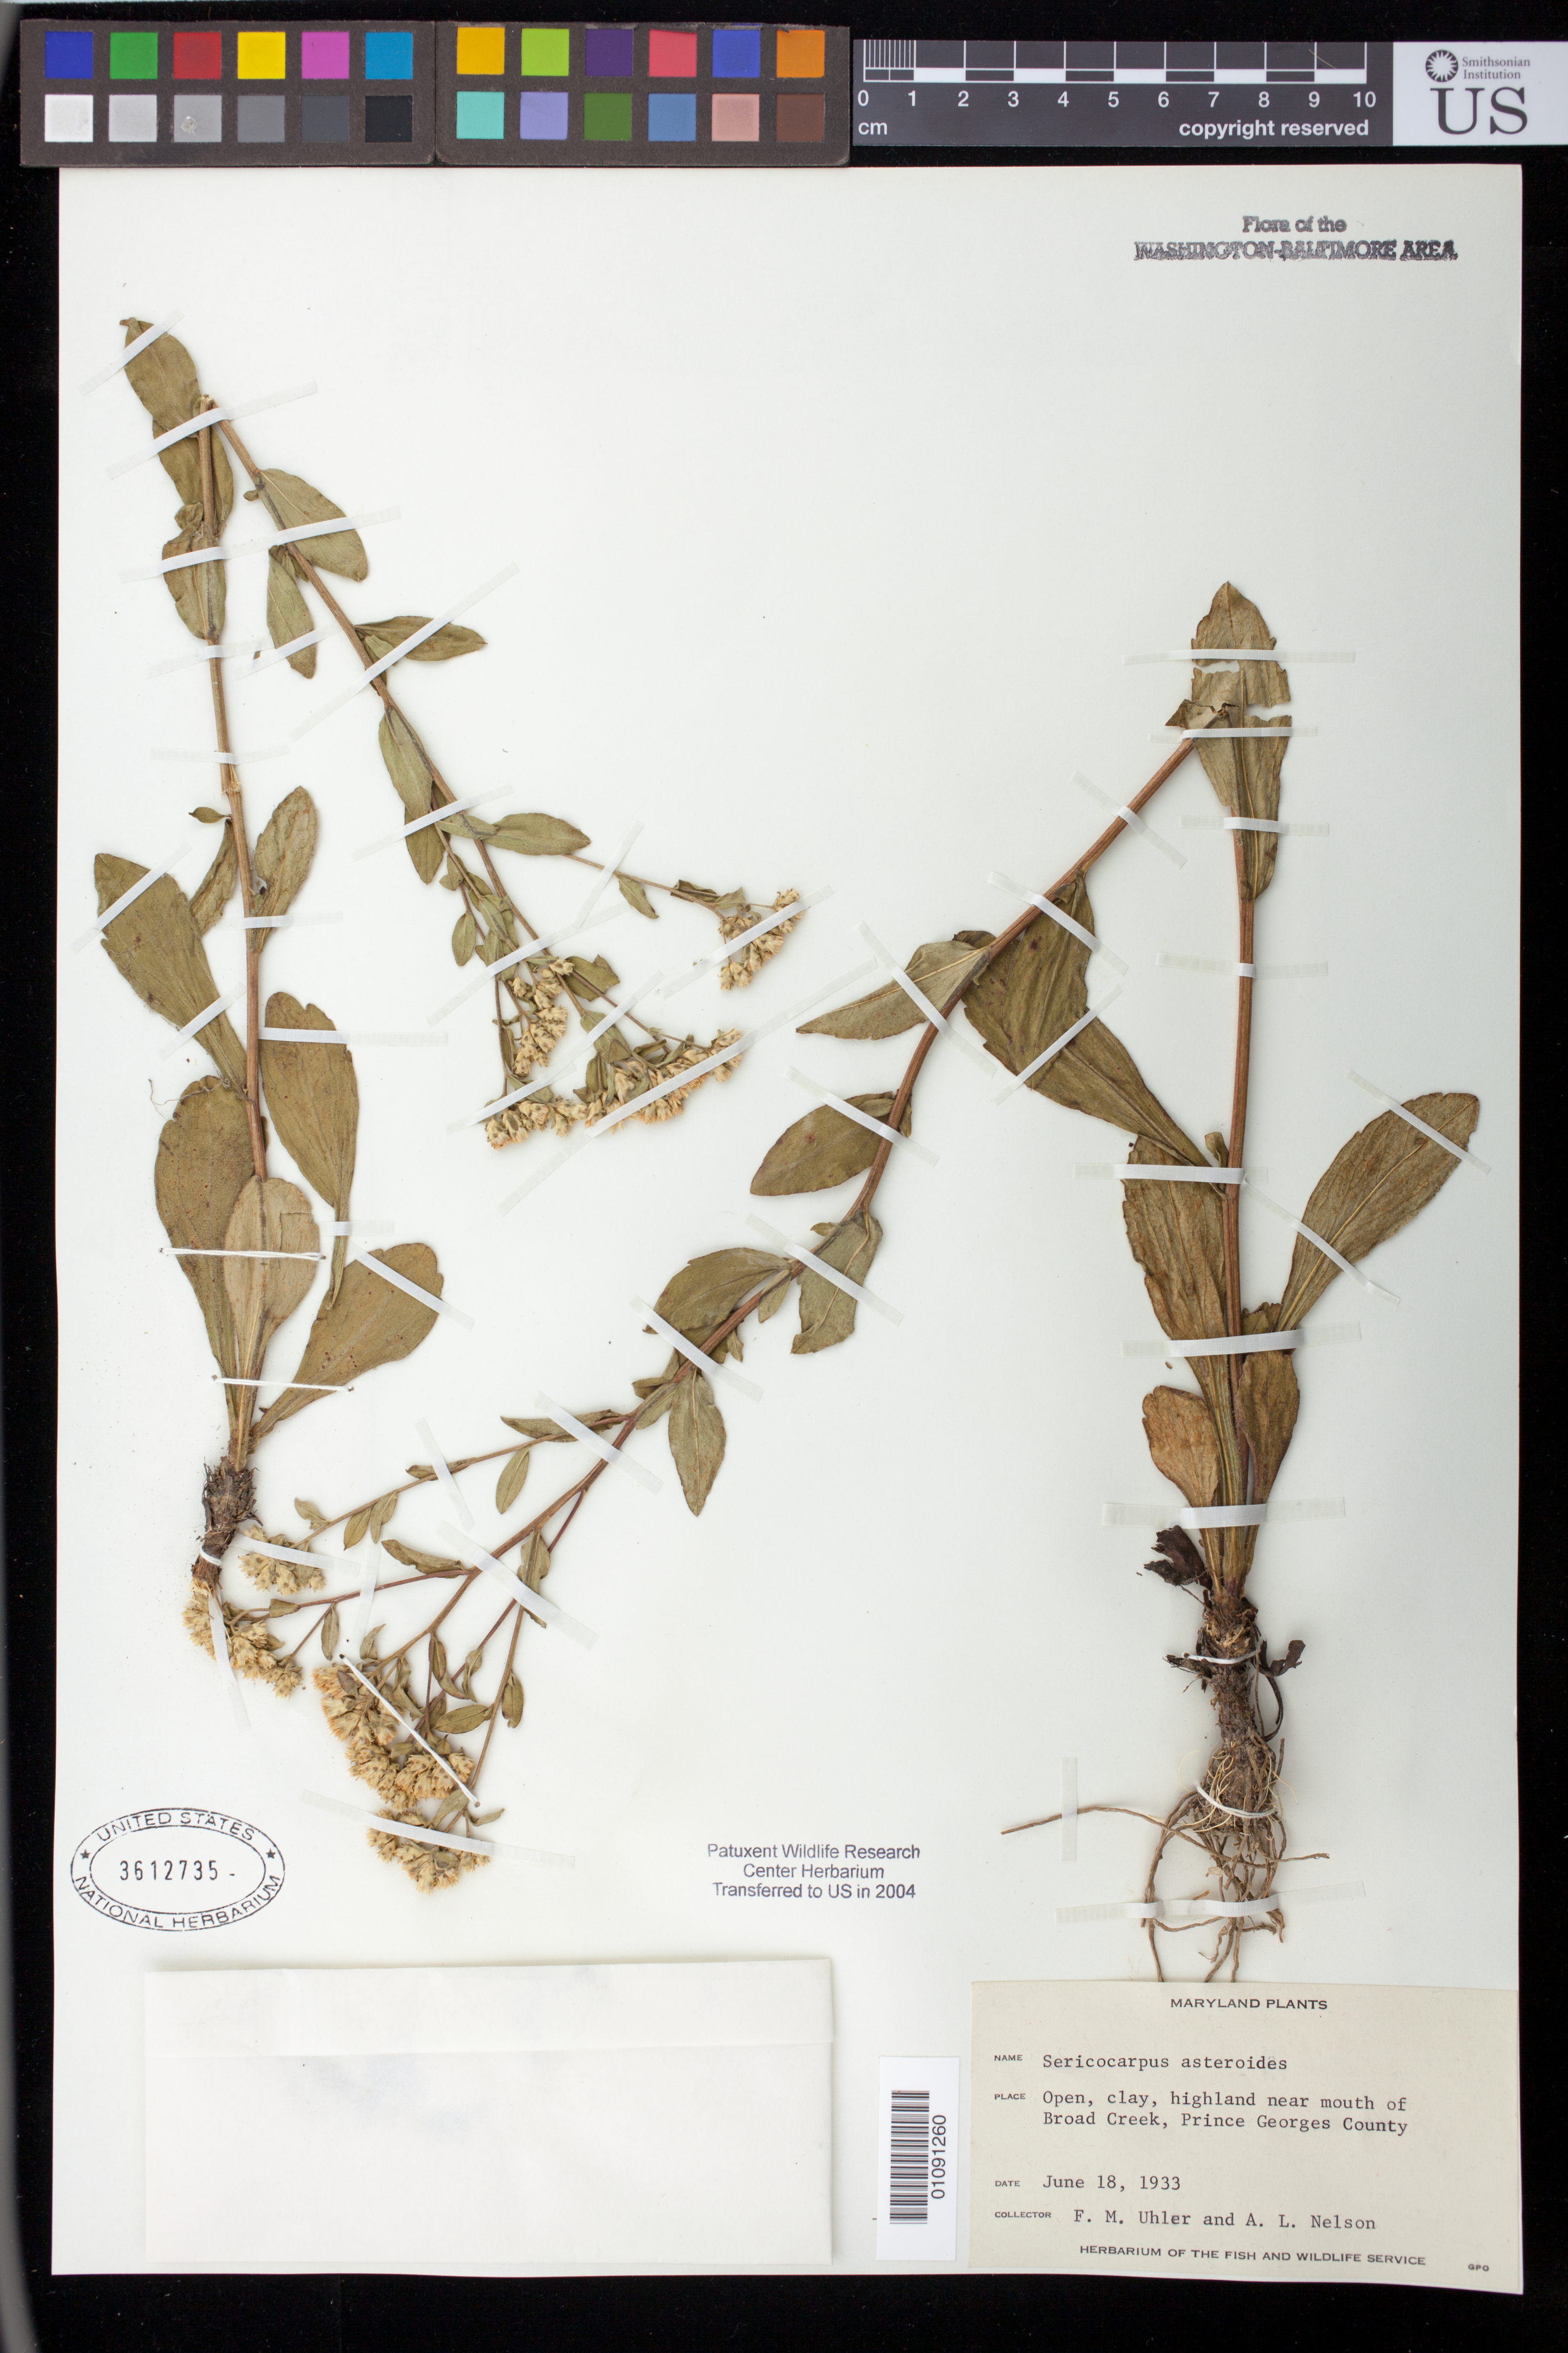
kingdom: Plantae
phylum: Tracheophyta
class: Magnoliopsida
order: Asterales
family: Asteraceae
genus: Sericocarpus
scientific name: Sericocarpus asteroides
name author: (L.) Britton, Stearns & Poggenb.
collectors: F. M. Uhler & A. L. Nelson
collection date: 1933-06-18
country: United States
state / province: Maryland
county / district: Prince George's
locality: Near mouth of Broad Creek.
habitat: Open clay highland.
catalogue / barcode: US 3612735